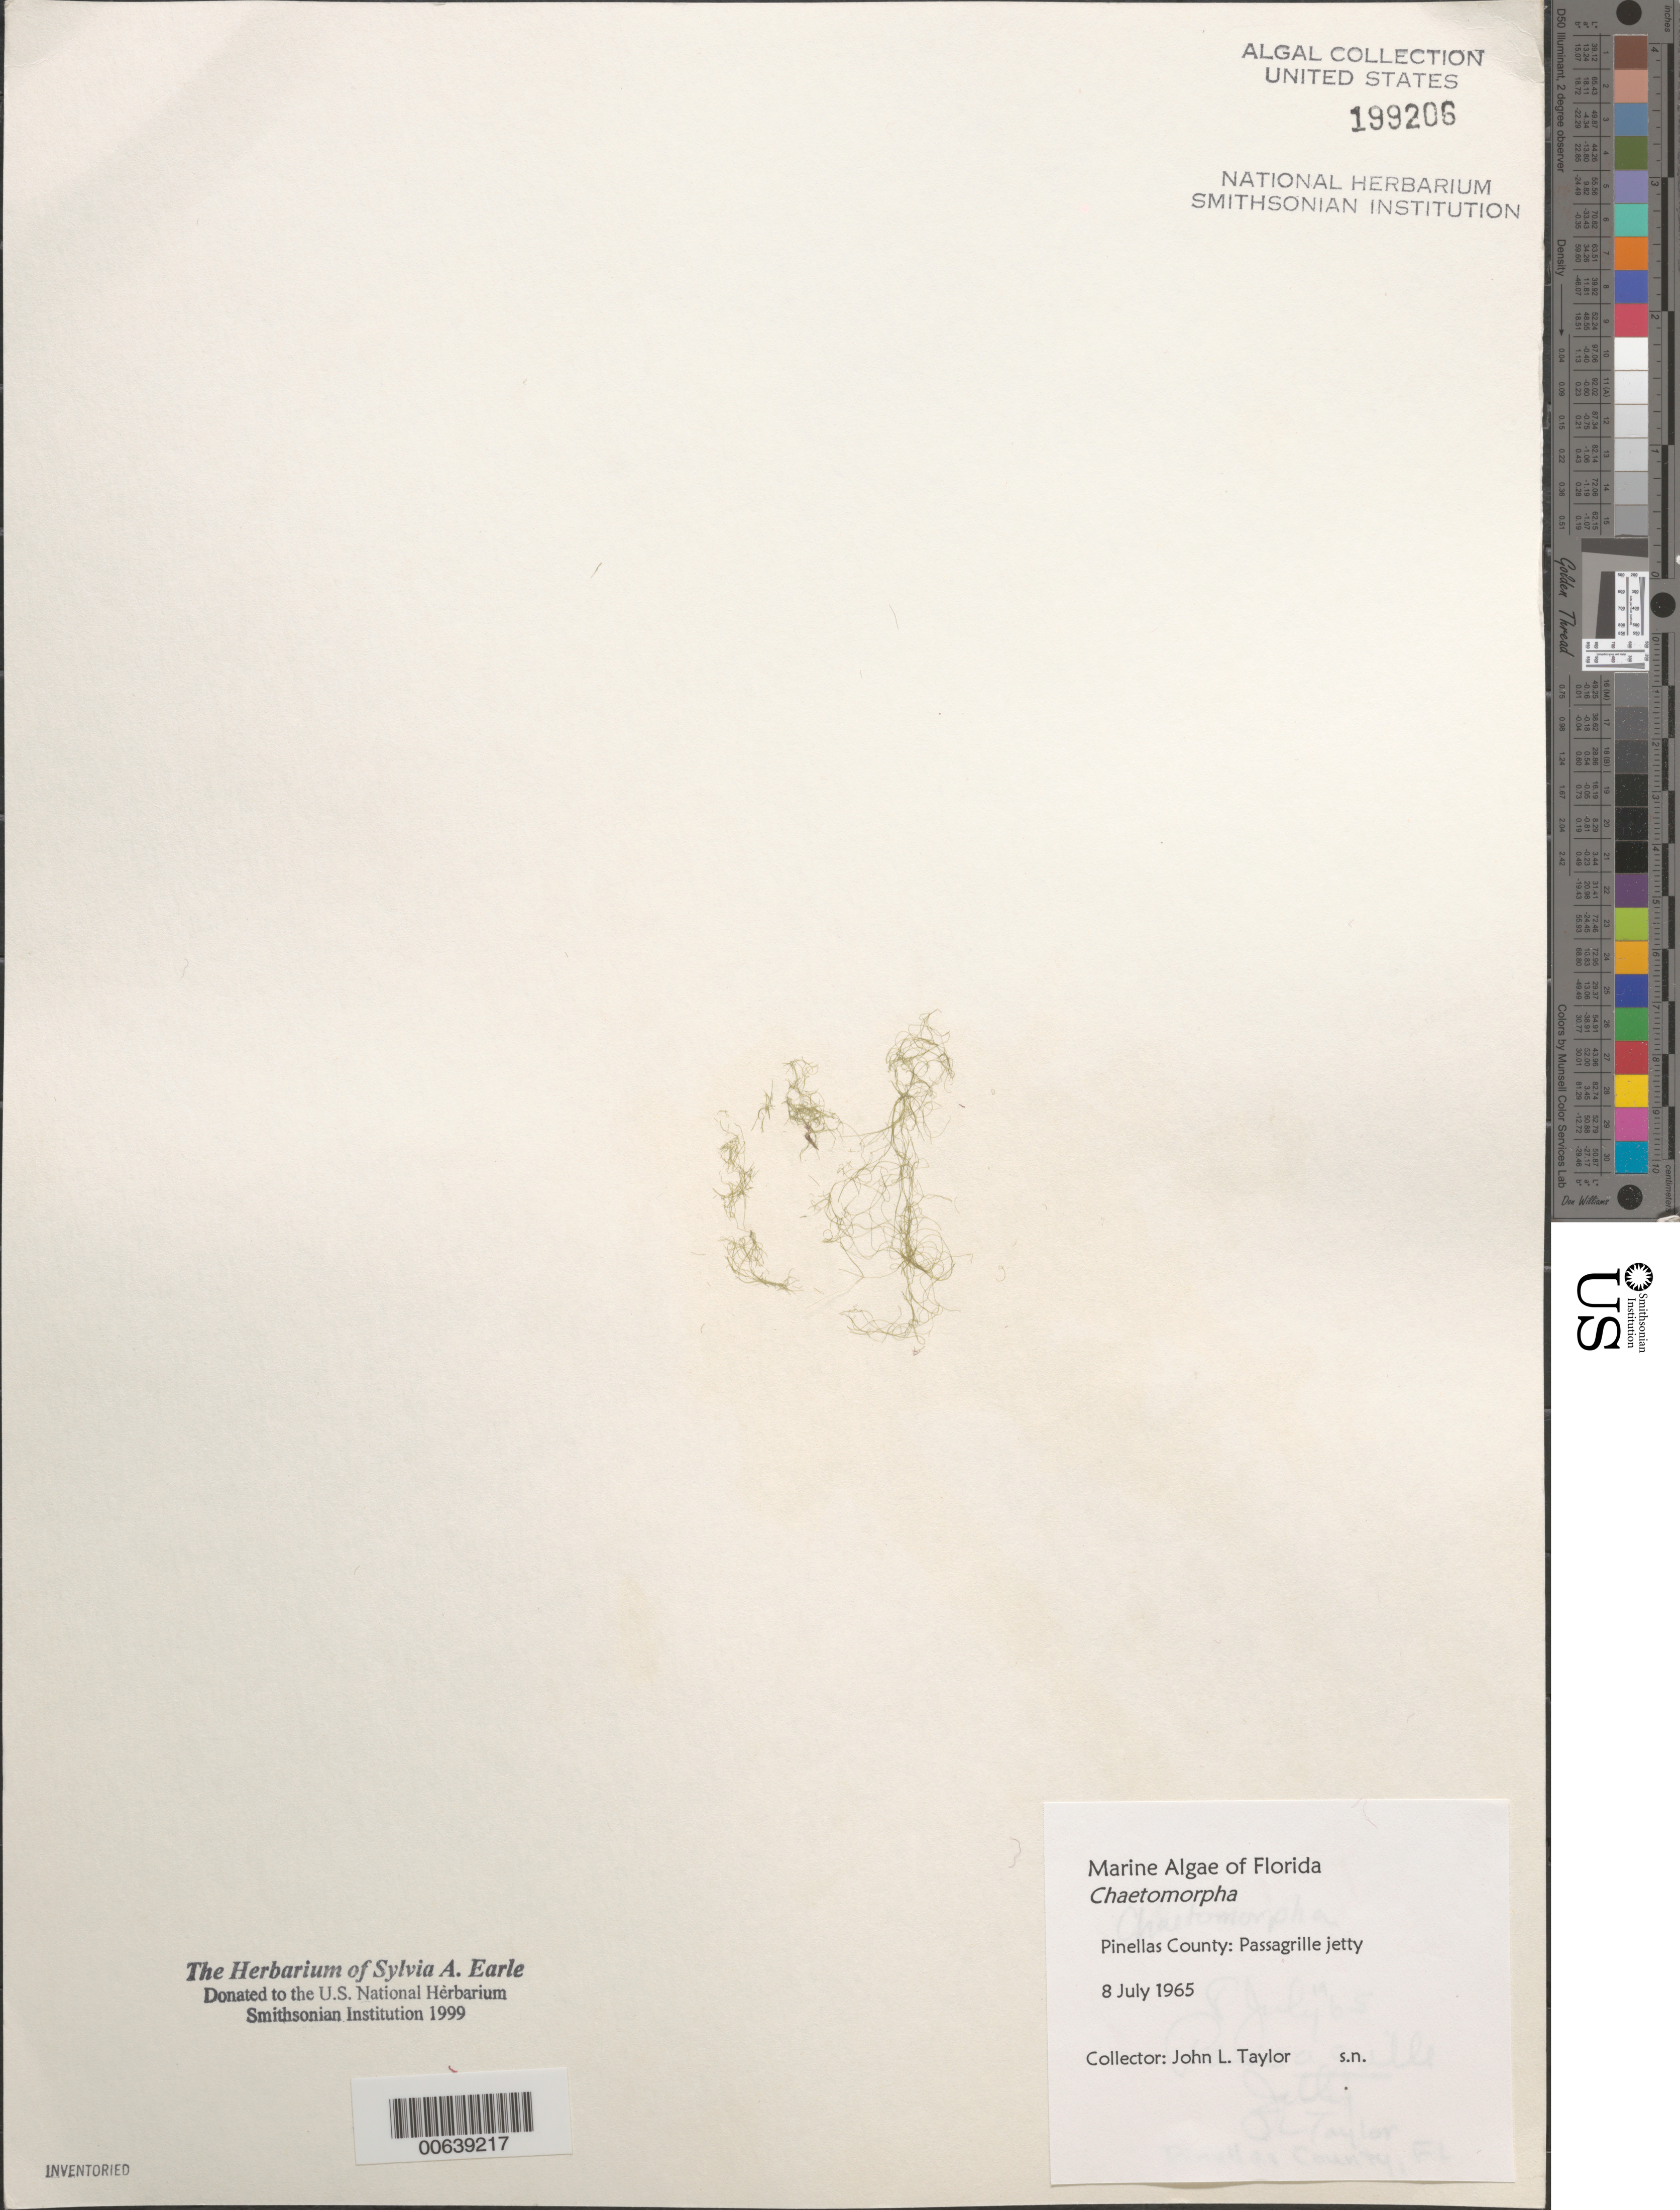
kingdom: Plantae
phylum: Chlorophyta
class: Ulvophyceae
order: Cladophorales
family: Cladophoraceae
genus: Chaetomorpha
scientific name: Chaetomorpha sp.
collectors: J. L. Taylor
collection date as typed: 08 Jul 1965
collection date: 1965-07-08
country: United States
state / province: Florida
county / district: Pinellas County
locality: Pass-a-Grille jetty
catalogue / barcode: US 199206